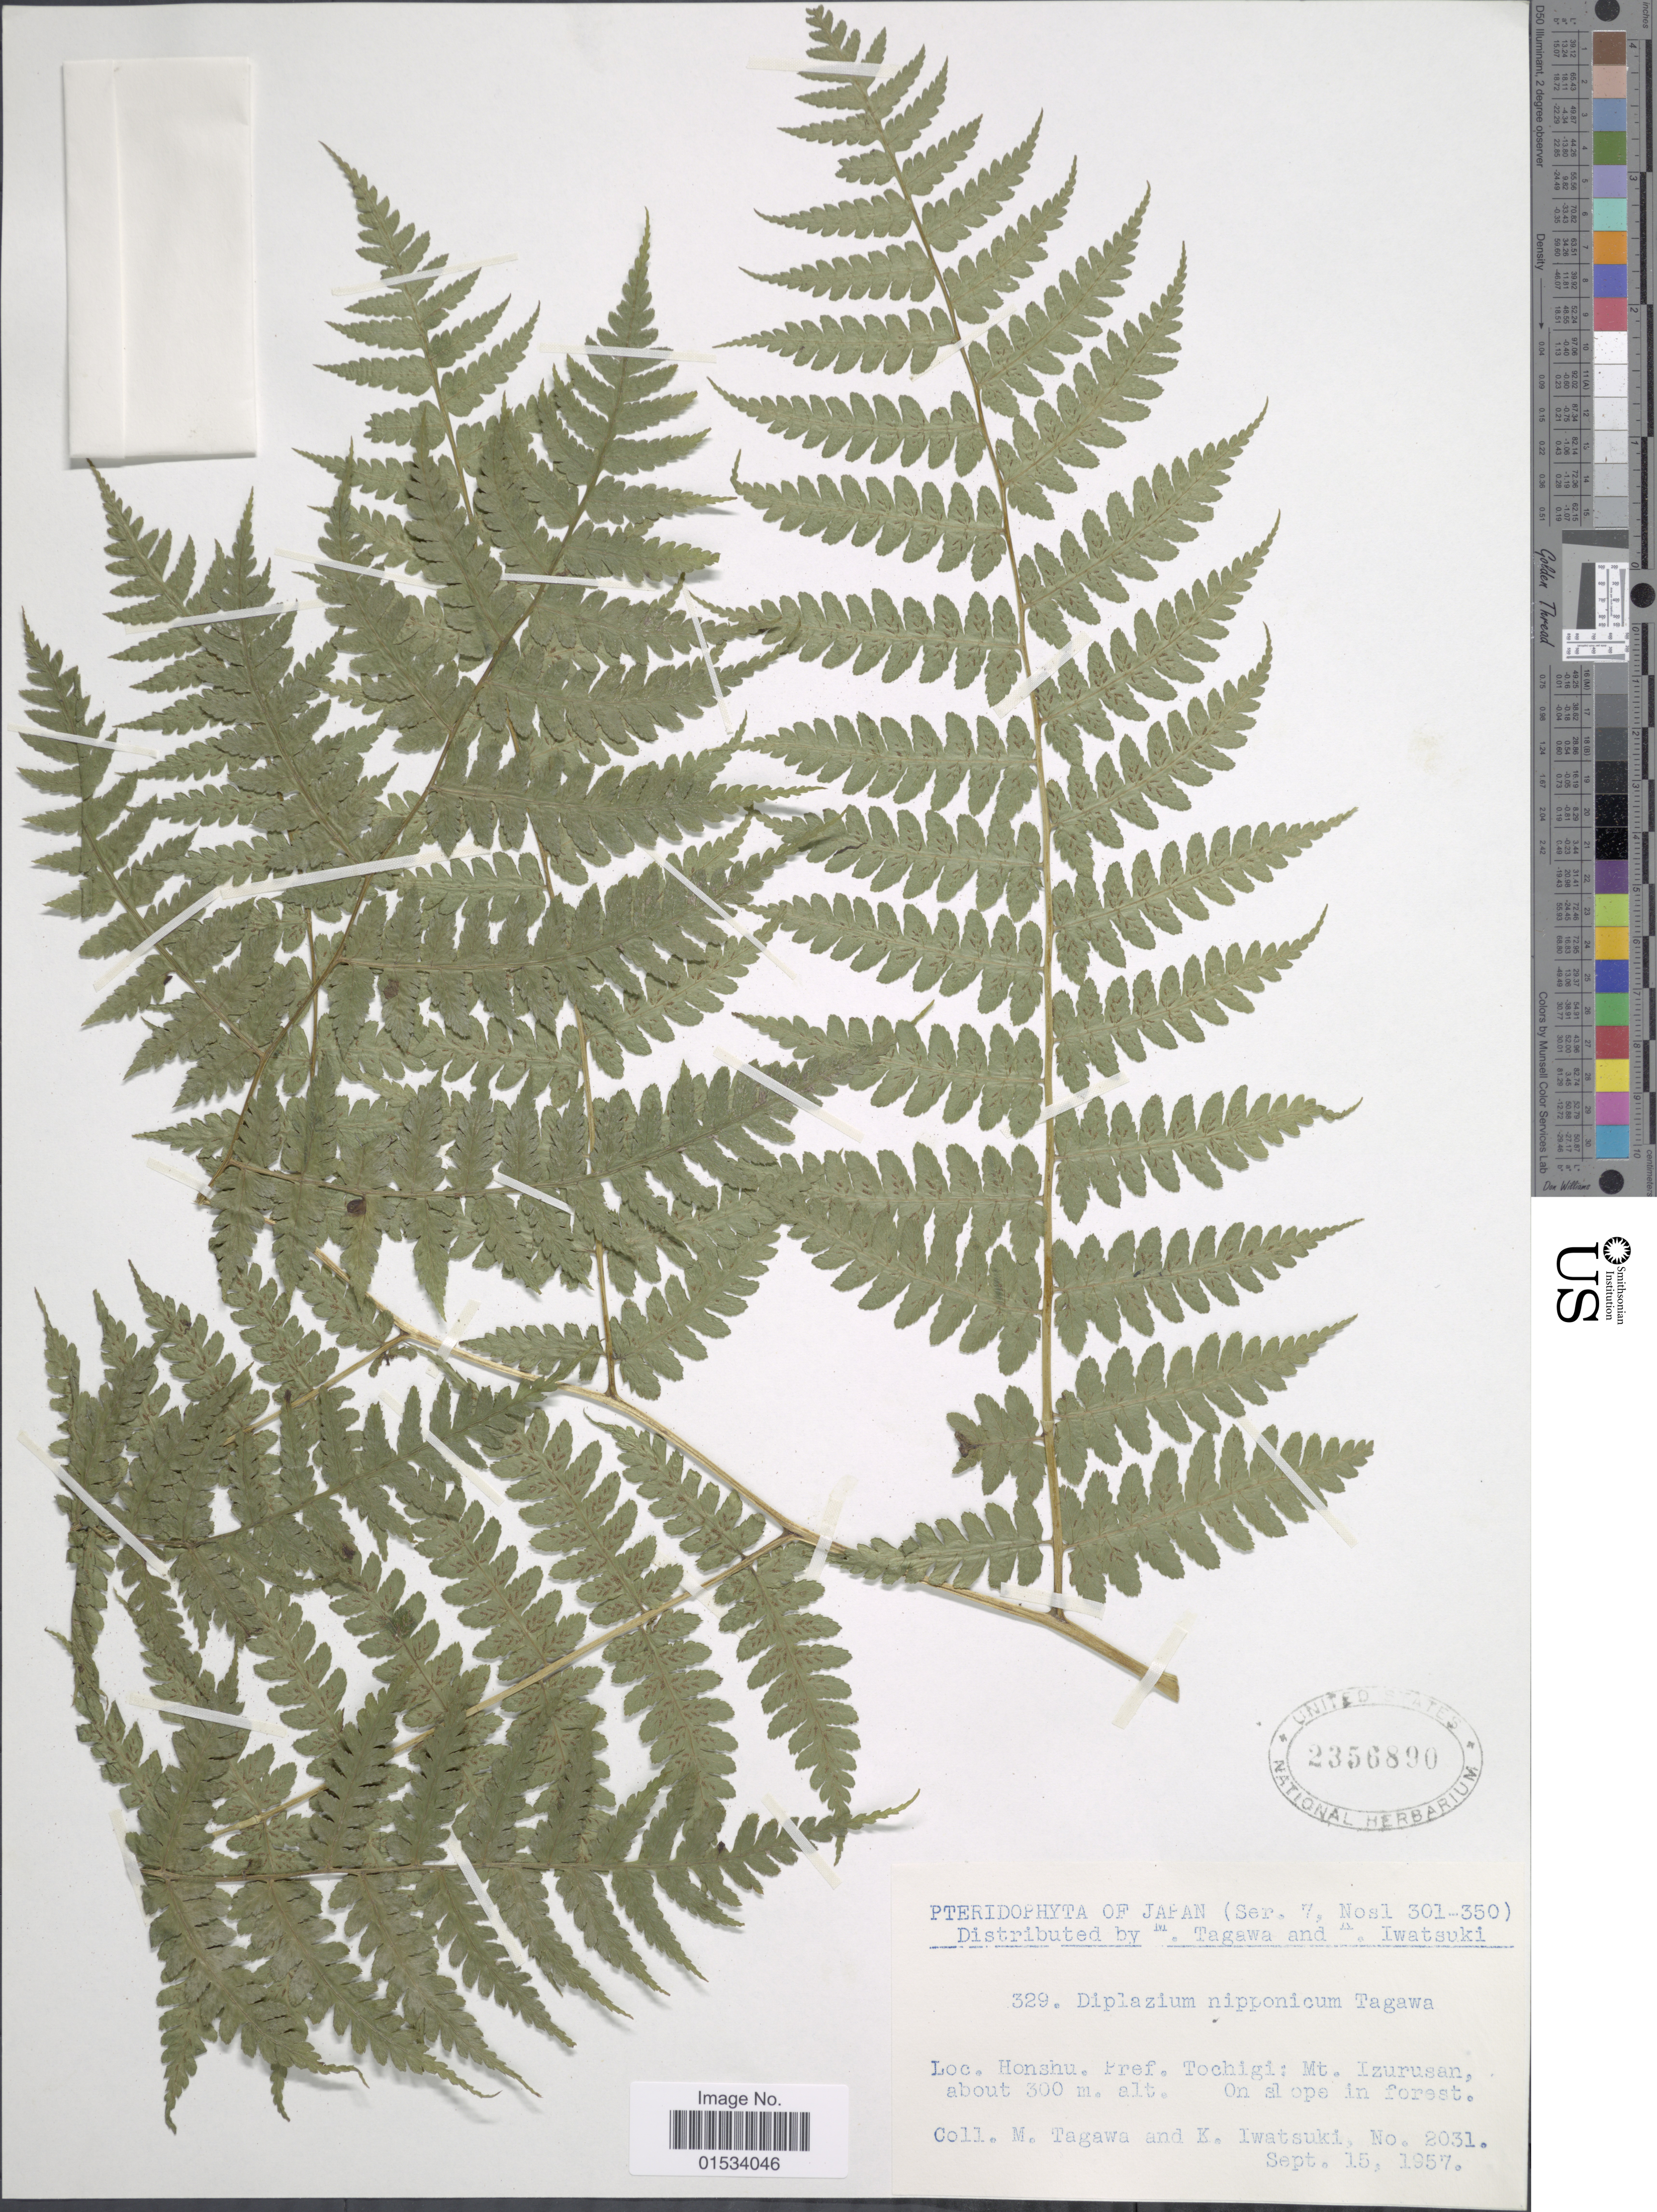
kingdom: Plantae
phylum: Tracheophyta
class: Polypodiopsida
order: Polypodiales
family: Athyriaceae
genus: Diplazium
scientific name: Diplazium nipponicolum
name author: (Ohwi)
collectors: M. Tagawa & K. Iwatsuki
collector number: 2031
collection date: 1957-09-15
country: Japan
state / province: Totigi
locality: Honshu, Pref. Tochigi: Mt. Izurusan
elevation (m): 300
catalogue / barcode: US 2356890